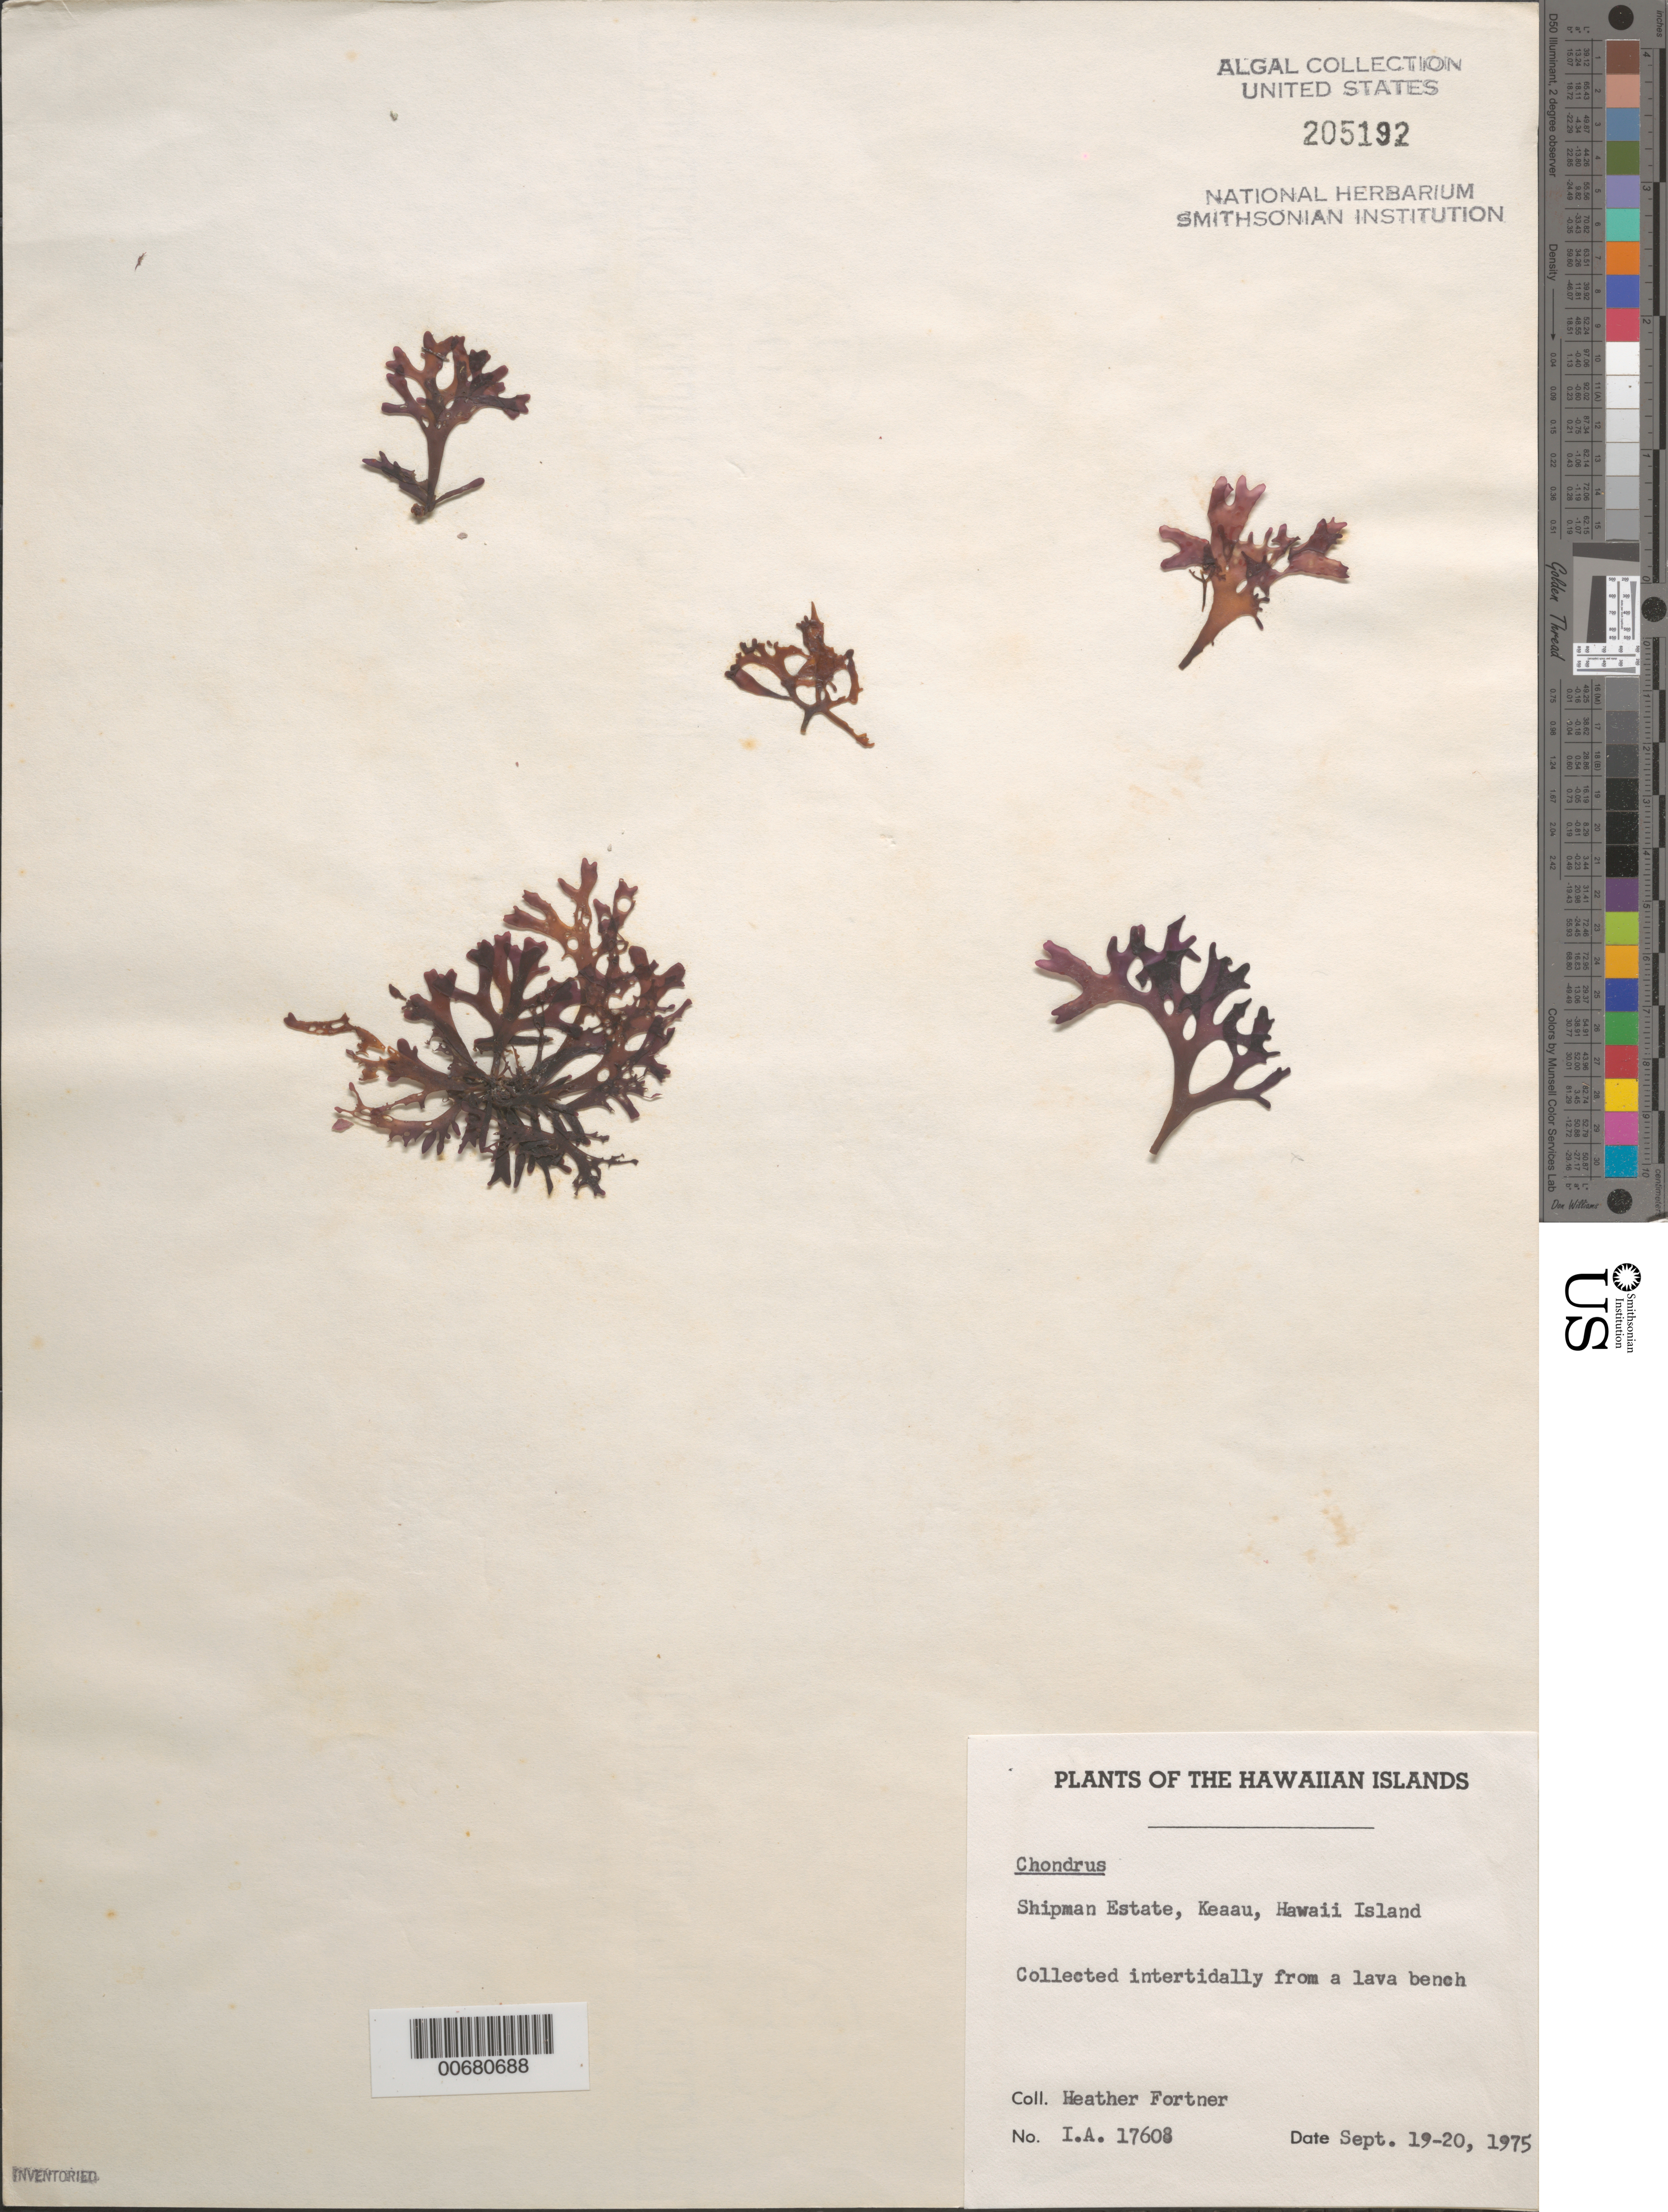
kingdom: Plantae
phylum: Rhodophyta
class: Florideophyceae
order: Gigartinales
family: Gigartinaceae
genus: Chondrus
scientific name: Chondrus sp.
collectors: H. Fortner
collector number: IAA 17608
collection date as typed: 19 Sep 1975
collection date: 1975-09-19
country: United States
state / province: Hawaii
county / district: Hawaii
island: Hawaii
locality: Shipman Estate, Keaau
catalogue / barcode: US 205192